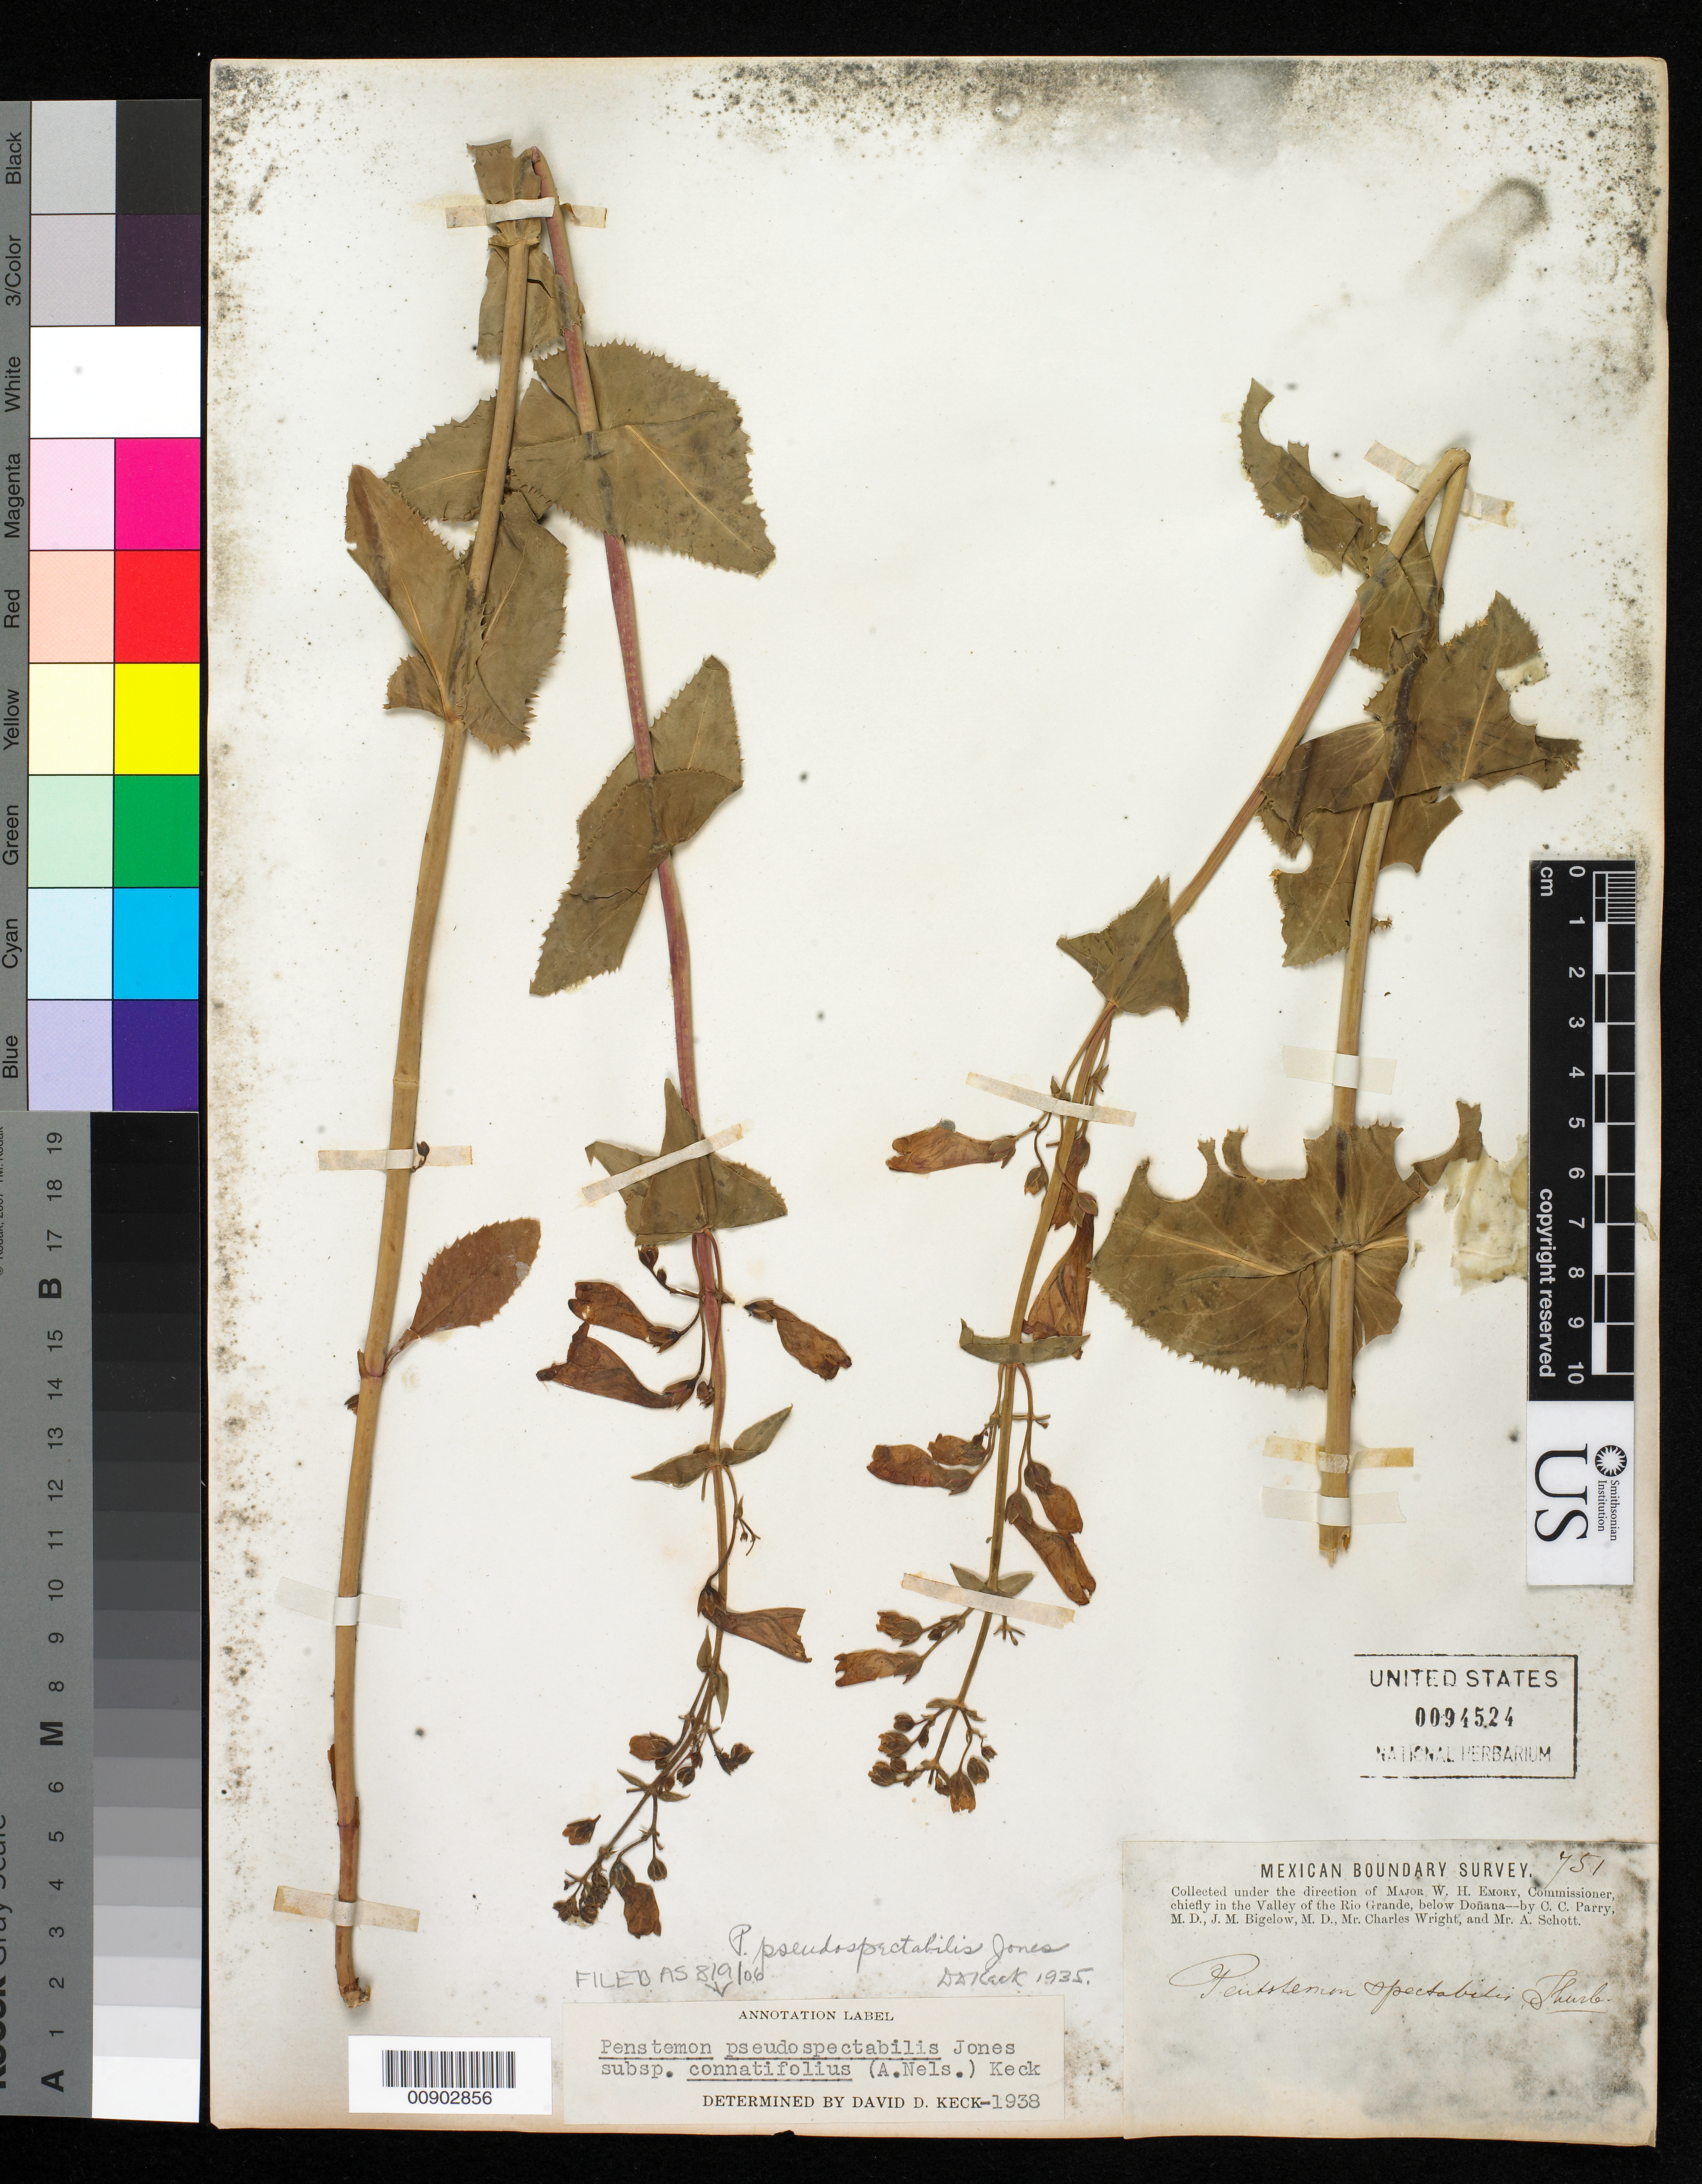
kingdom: Plantae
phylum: Tracheophyta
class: Magnoliopsida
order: Lamiales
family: Plantaginaceae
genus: Penstemon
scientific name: Penstemon pseudospectabilis var. connatifolius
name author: (A. Nelson) D.D. Keck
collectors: C. C. Parry, J. M. Bigelow, C. Wright & A. C. V. Schott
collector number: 751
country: United States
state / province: New Mexico / Texas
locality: Valley of the Rio Grande, below Doñana.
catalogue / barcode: US 94524